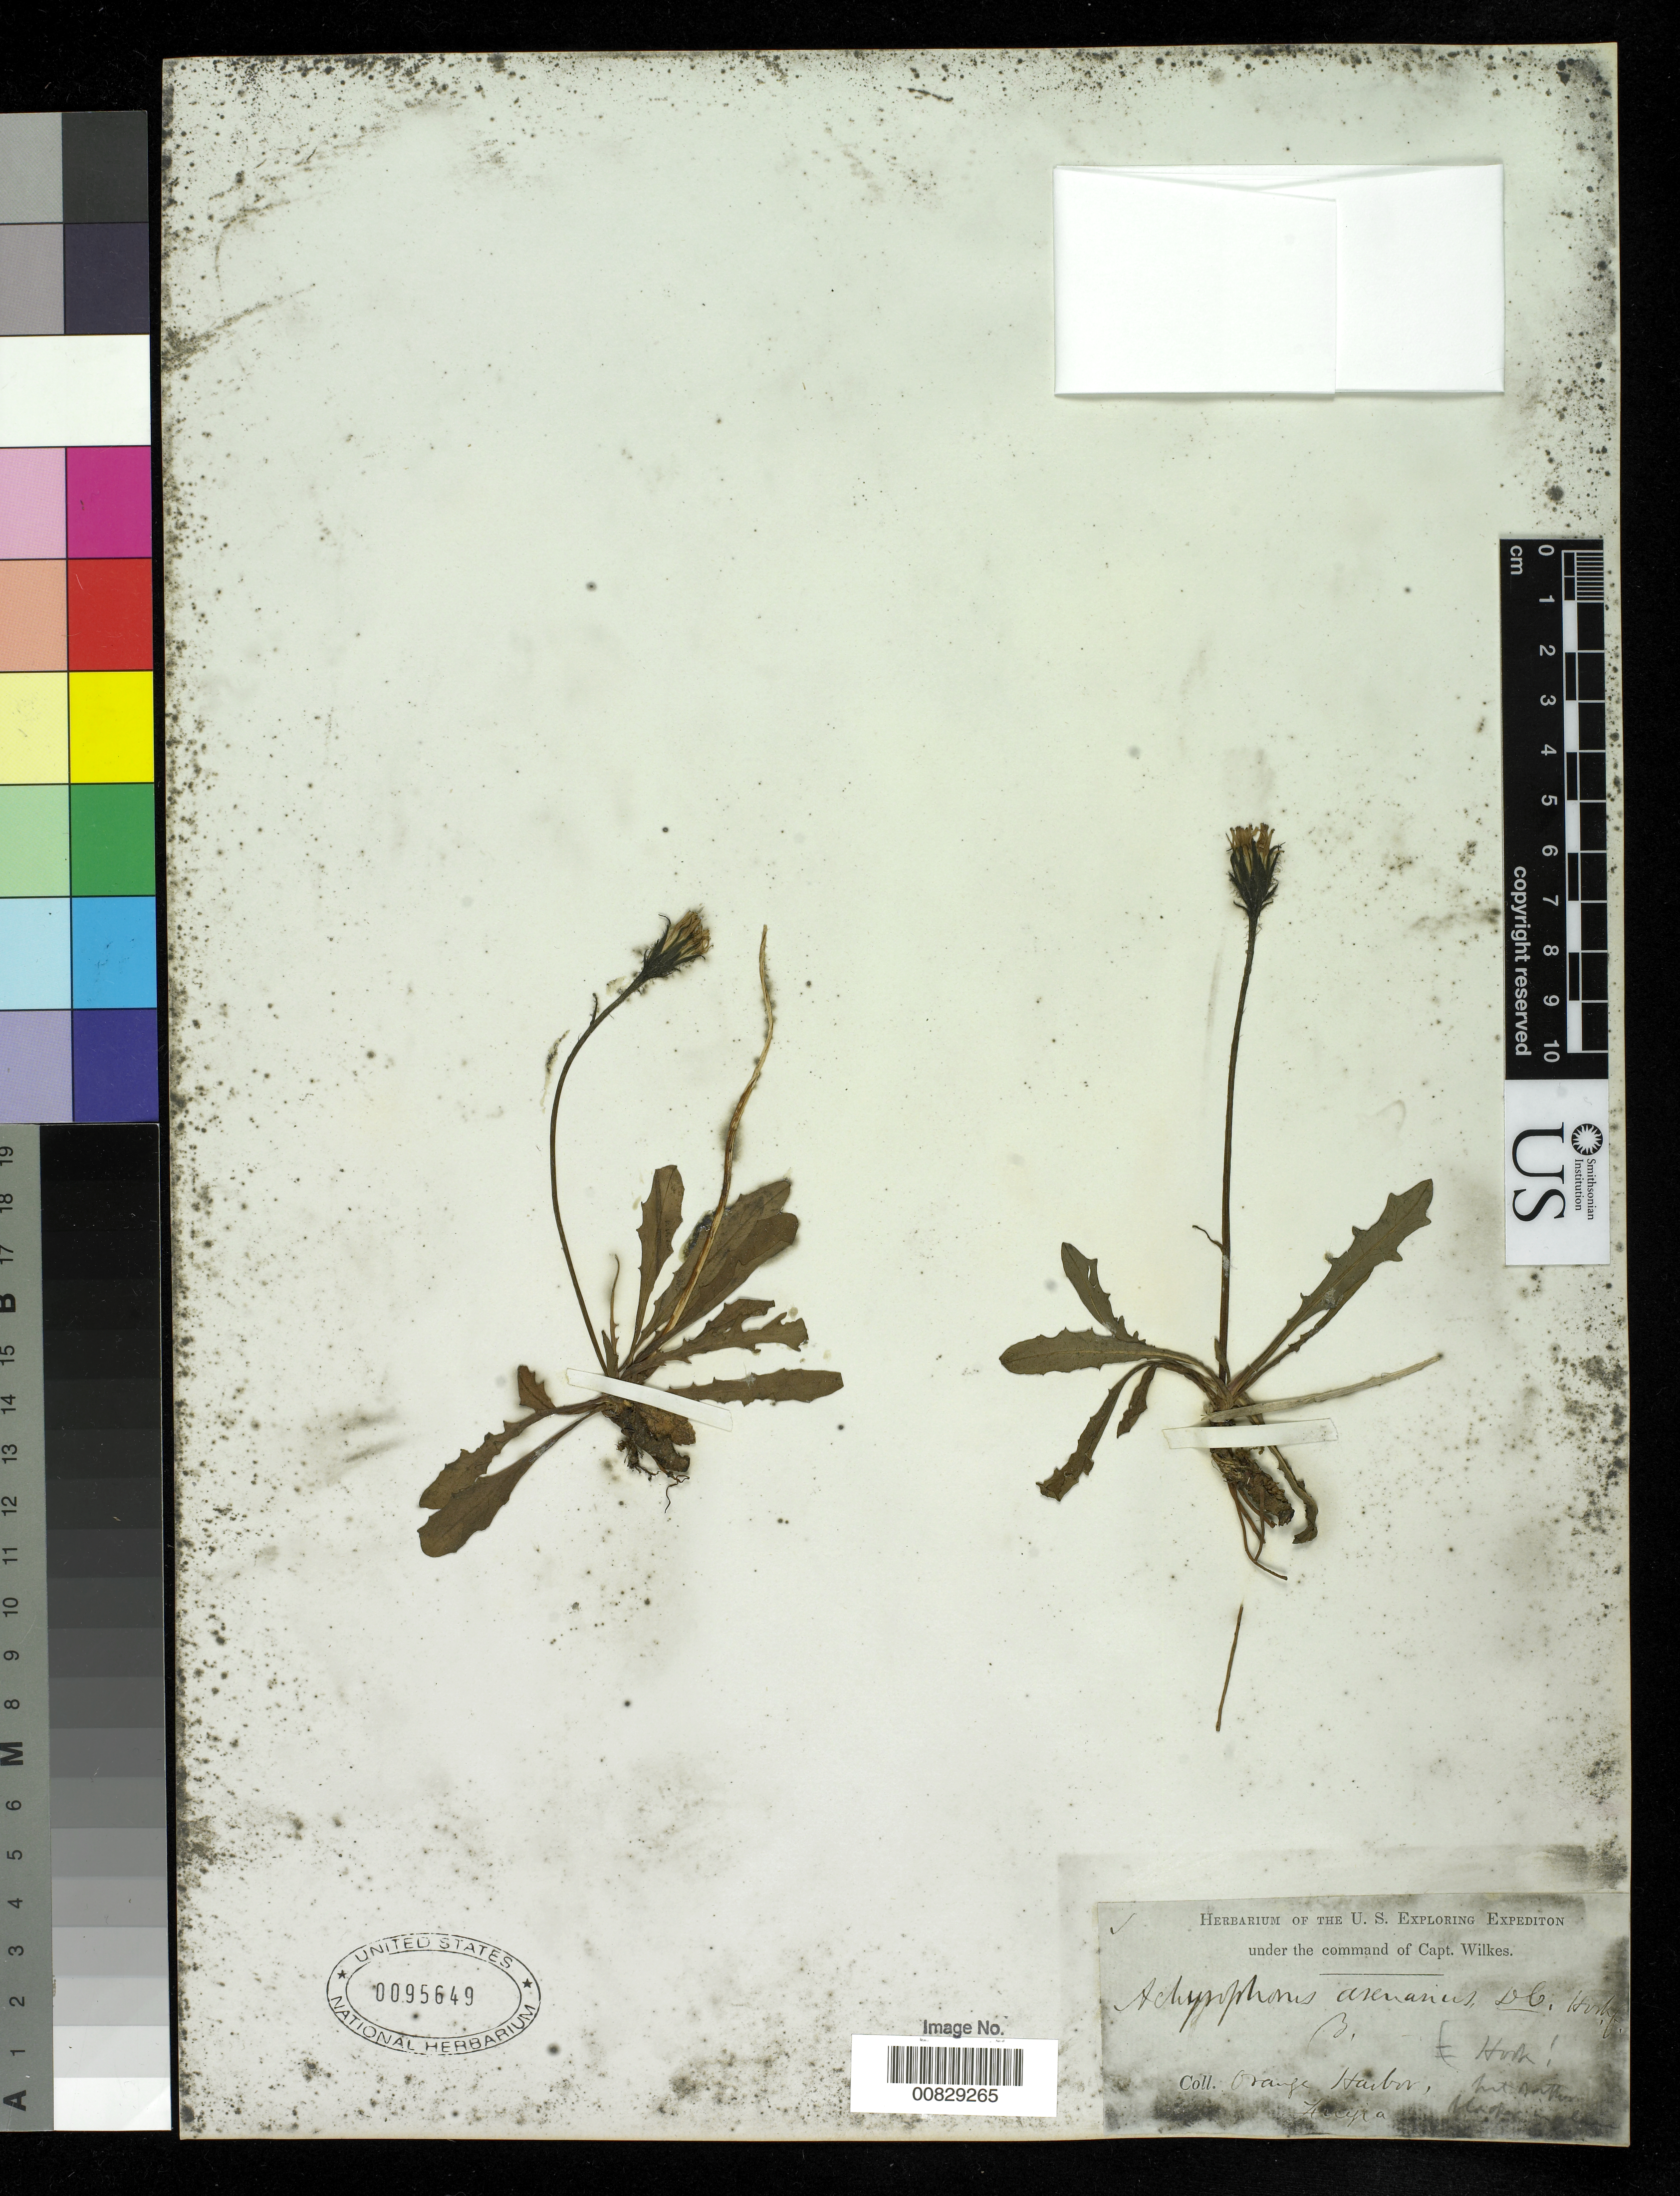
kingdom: Plantae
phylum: Tracheophyta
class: Magnoliopsida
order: Asterales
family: Asteraceae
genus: Hypochaeris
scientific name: Hypochaeris arenaria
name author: Gaudich.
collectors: Wilkes Explor. Exped.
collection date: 1838/1842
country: Argentina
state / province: Tierra del Fuego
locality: Orange Harbor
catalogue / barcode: US 95649